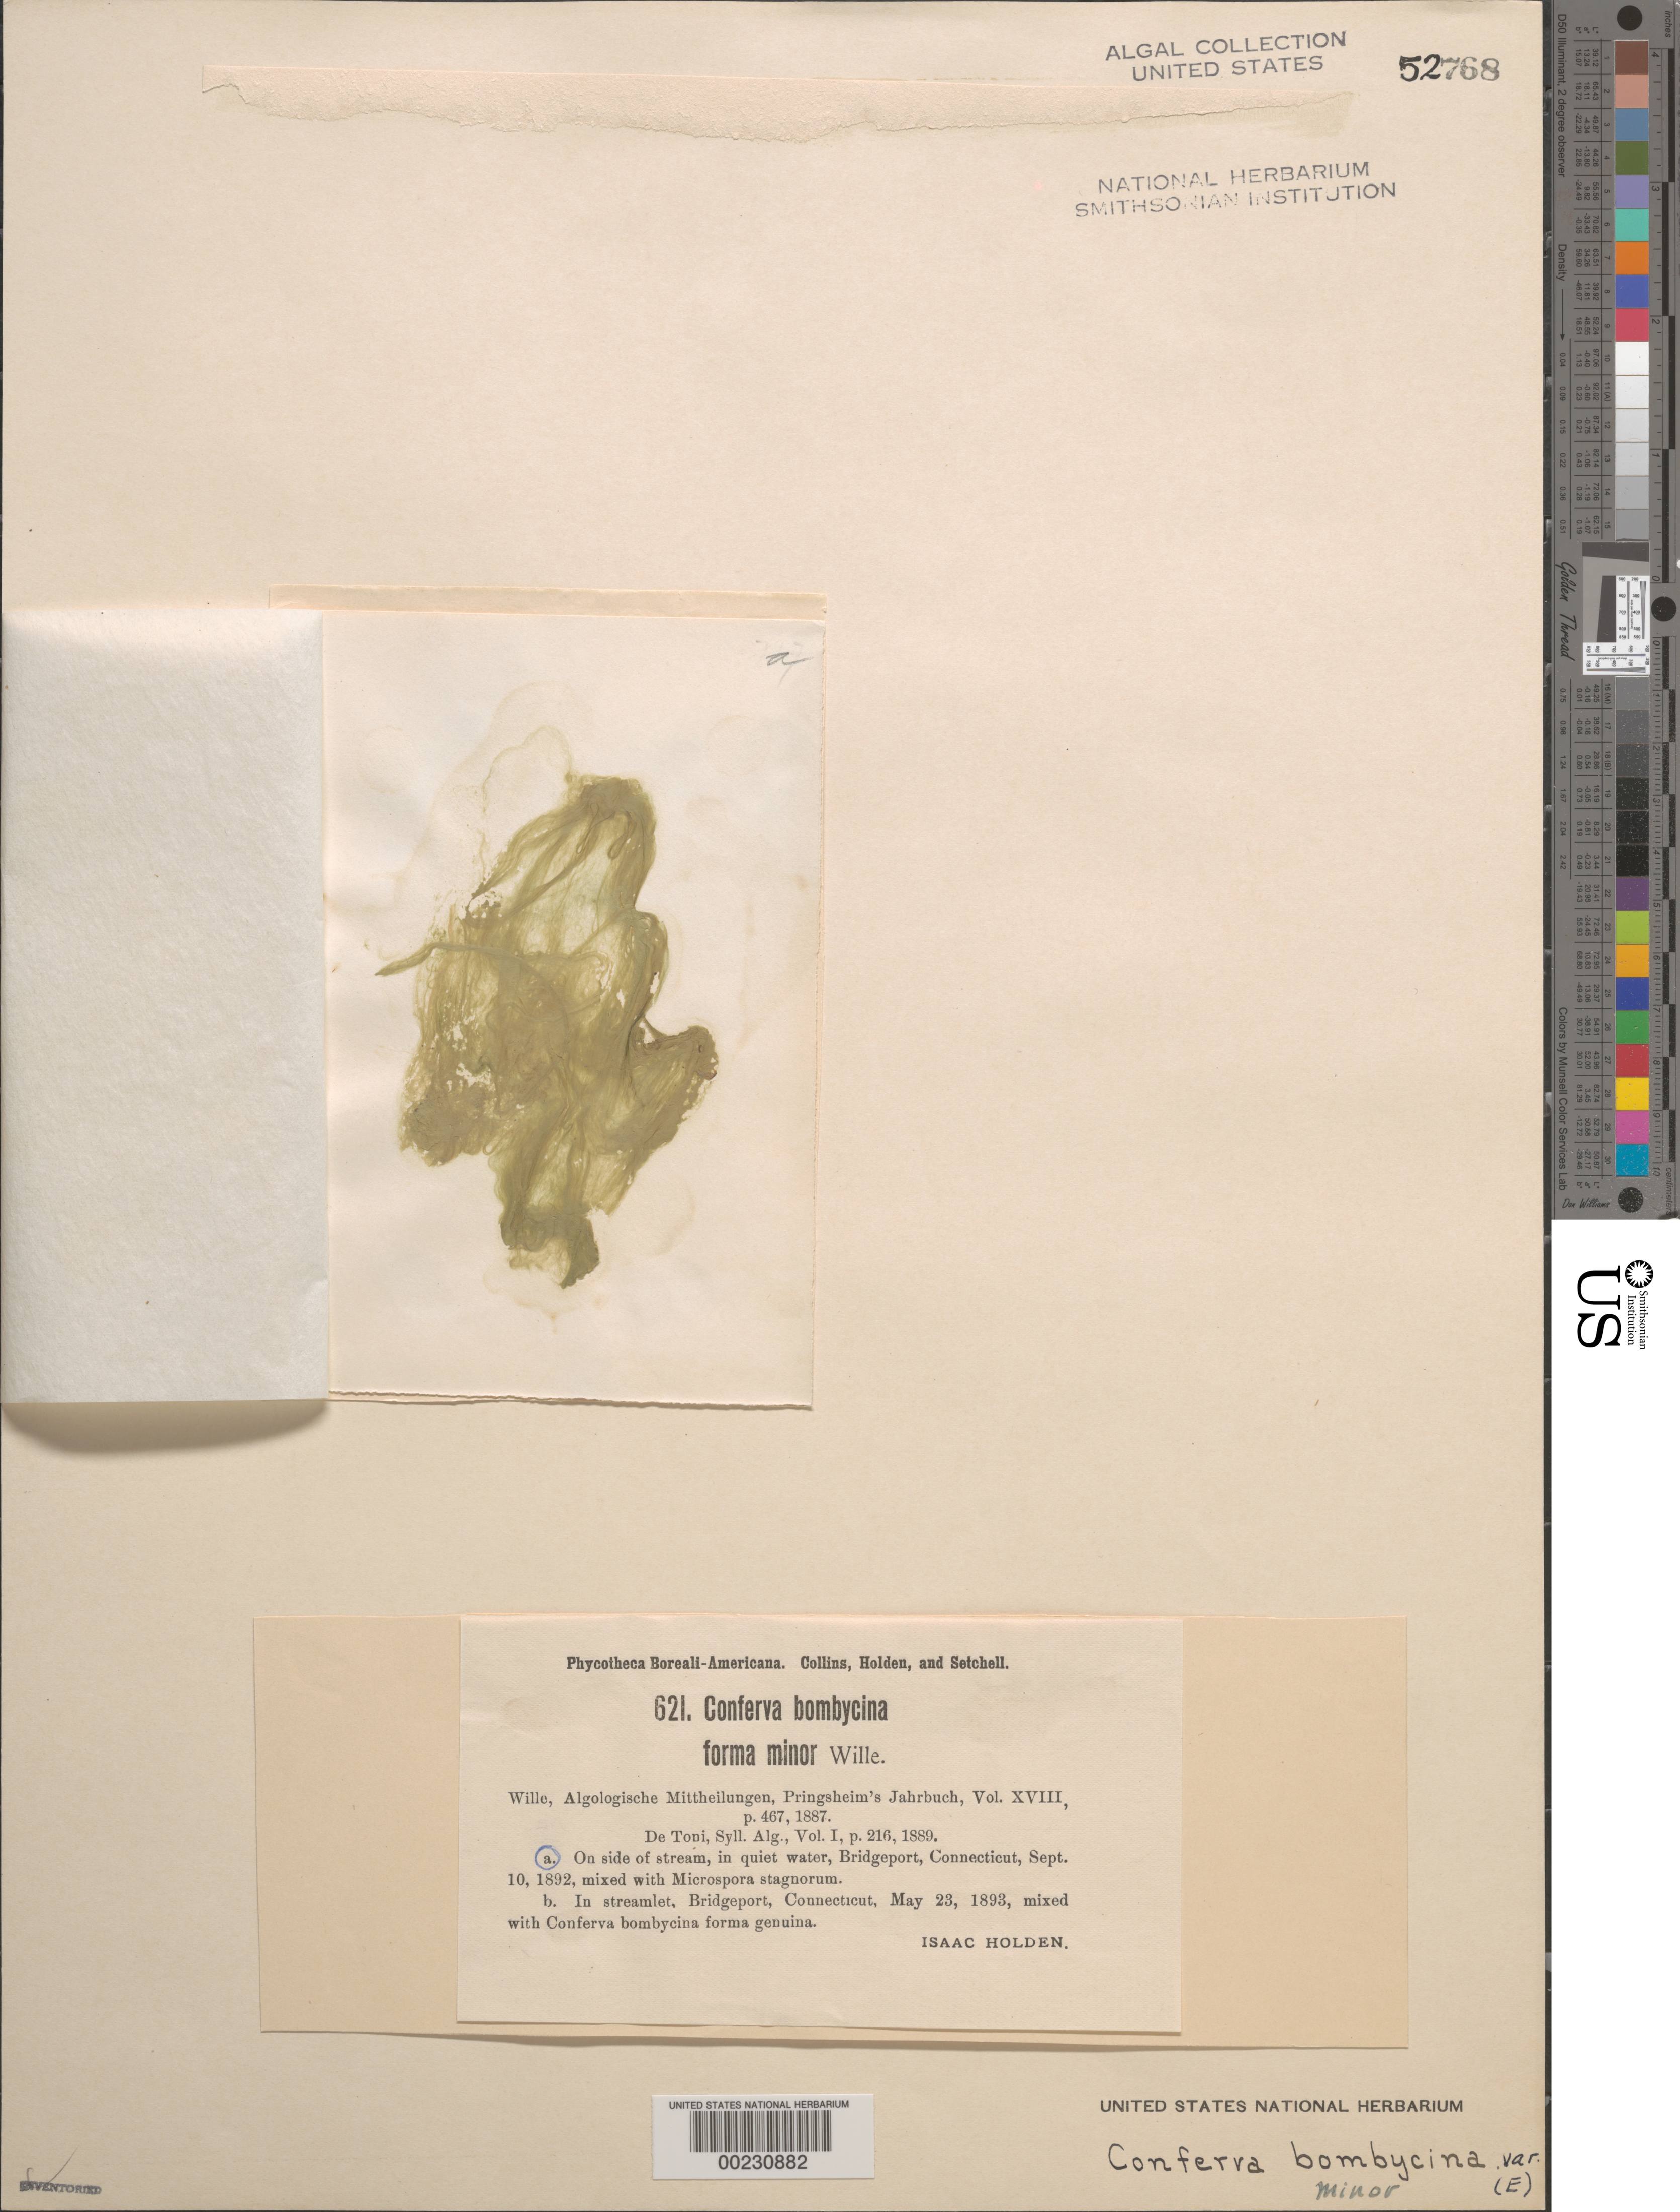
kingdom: Chromista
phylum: Ochrophyta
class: Xanthophyceae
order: Tribonematales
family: Tribonemataceae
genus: Tribonema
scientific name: Tribonema bombycina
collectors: I. Holden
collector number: PB-A 621a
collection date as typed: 10 Sep 1892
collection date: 1892-09-10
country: United States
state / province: Connecticut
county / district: Fairfield County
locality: Bridgeport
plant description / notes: Collins, Holden & Setchell, Phycotheca Boreali-Americana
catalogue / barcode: US 52768